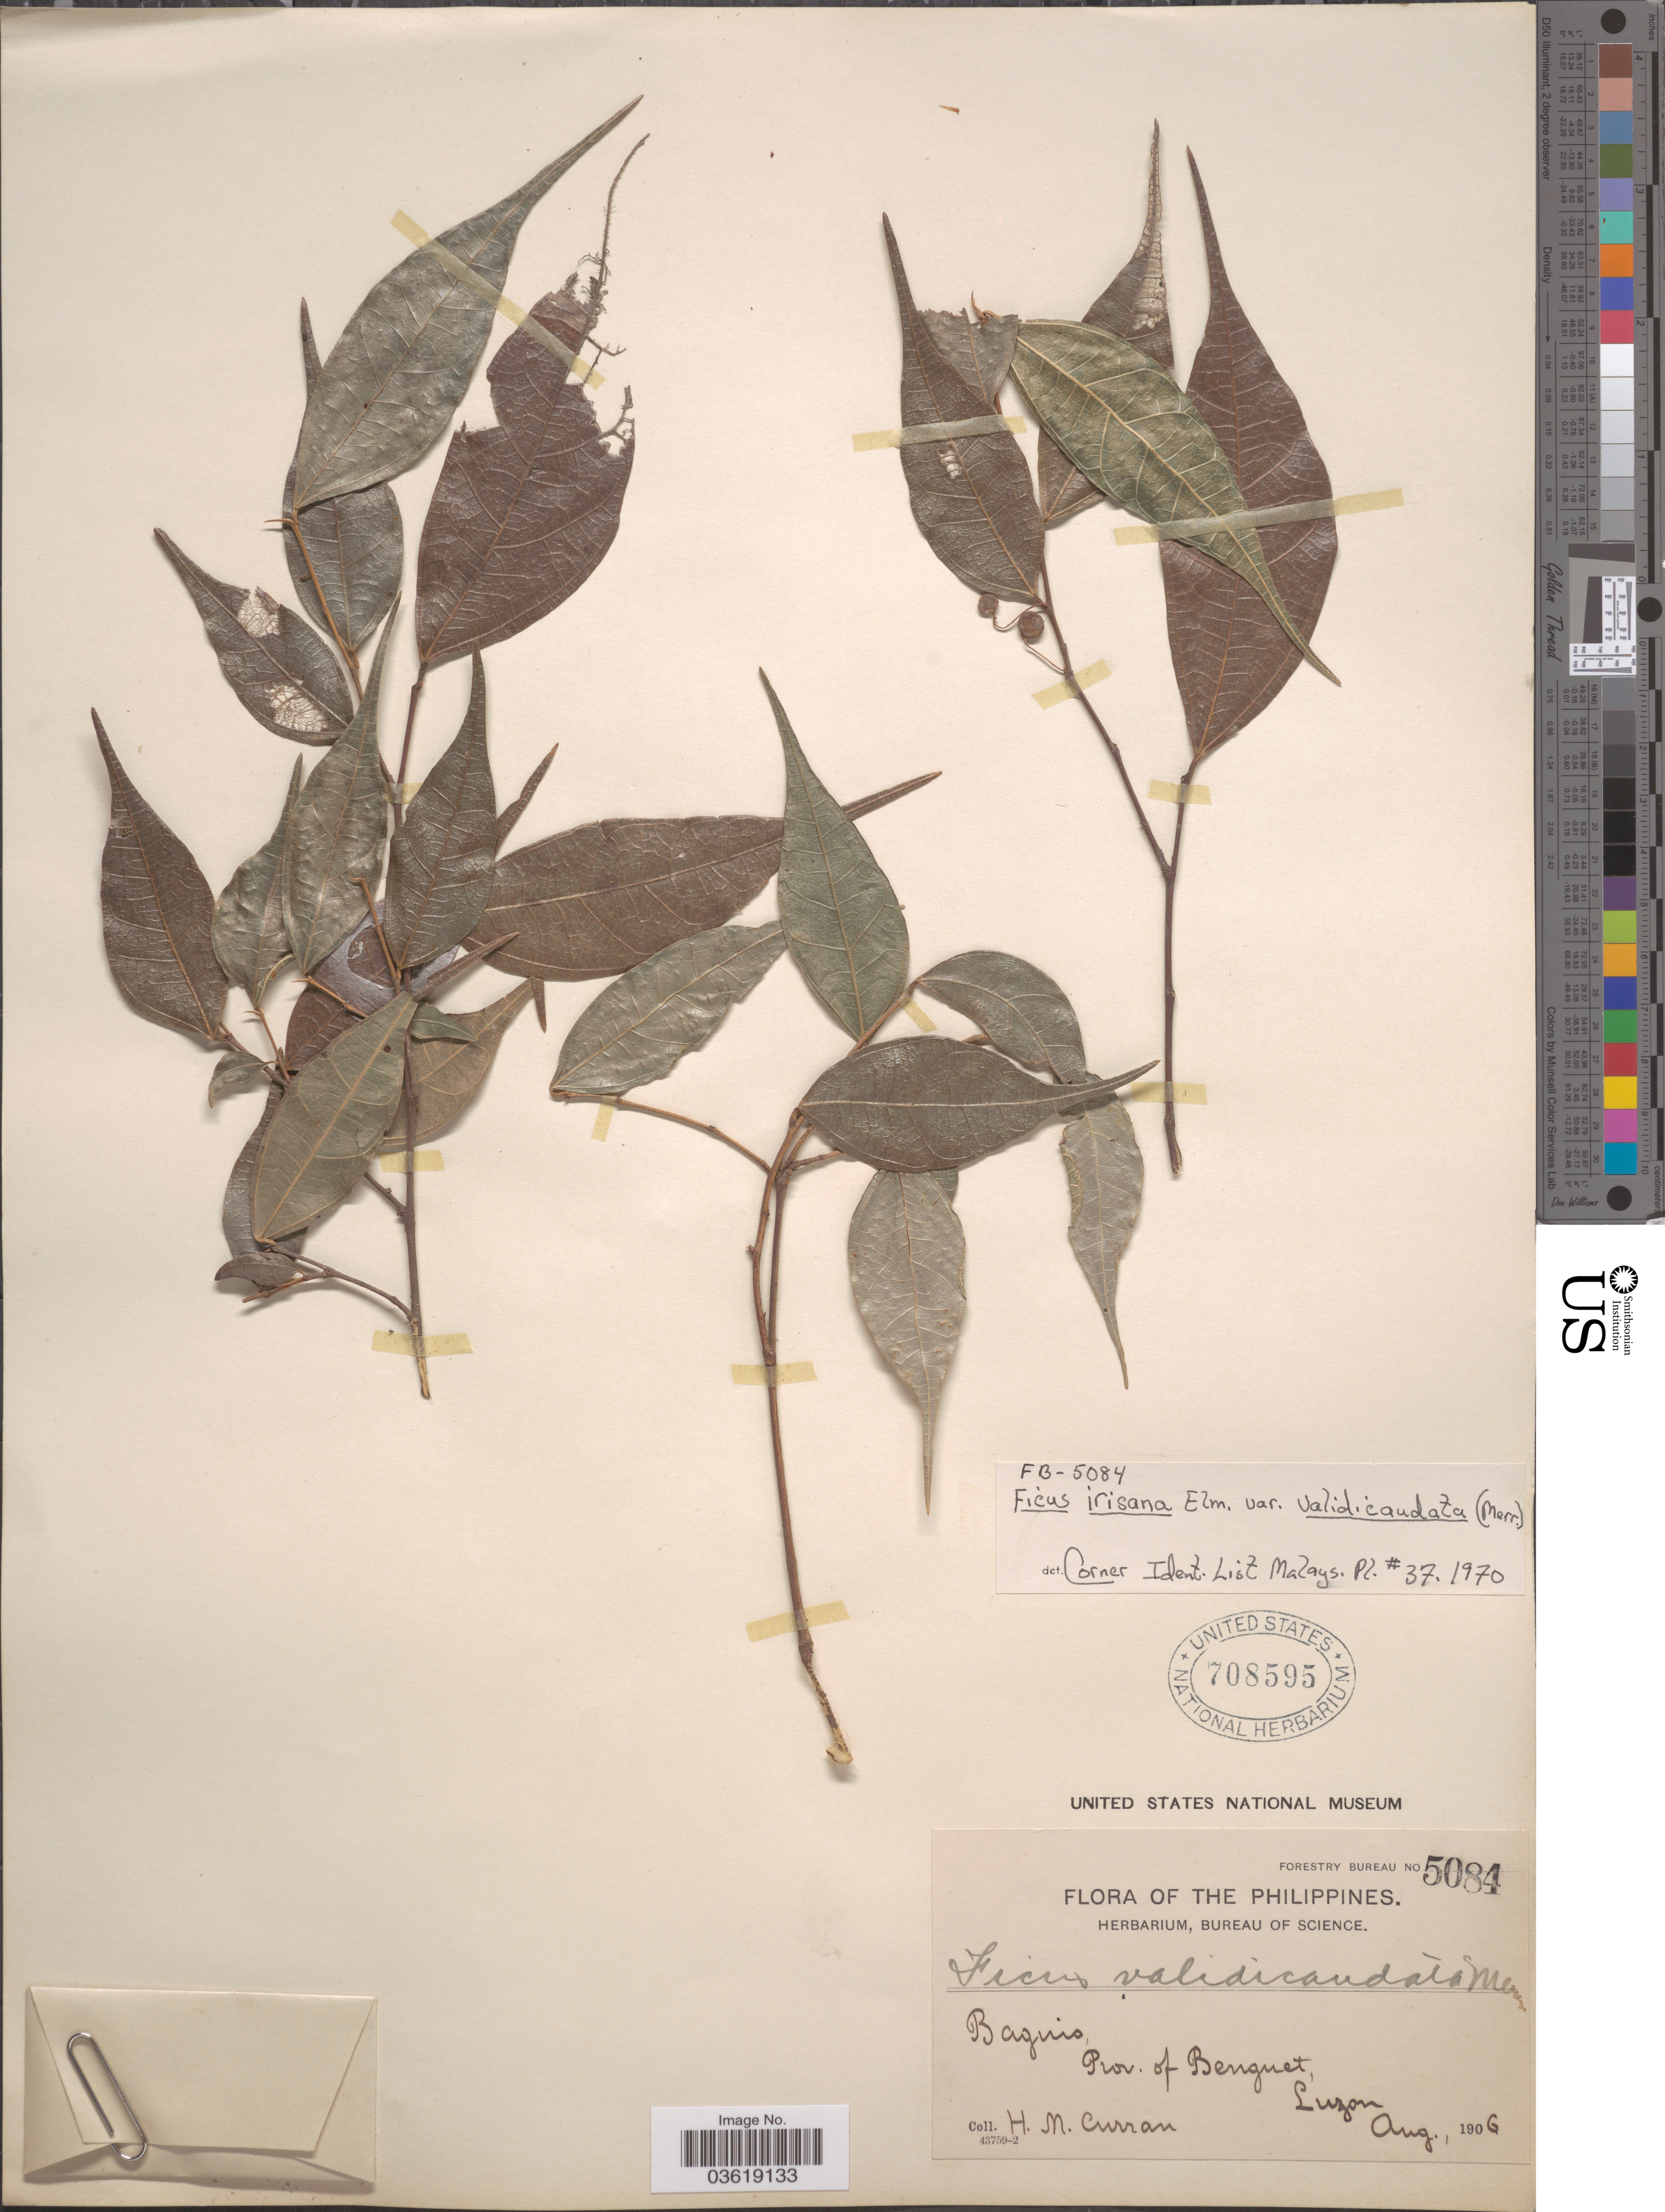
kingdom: Plantae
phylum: Tracheophyta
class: Magnoliopsida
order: Rosales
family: Moraceae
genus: Ficus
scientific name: Ficus irisana var. validicaudata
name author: Corner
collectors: H. M. Curran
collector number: Forestry Bureau 5084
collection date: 1906-08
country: Philippines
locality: Baguio, Prov. of Benguet, Luzon.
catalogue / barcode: US 708595